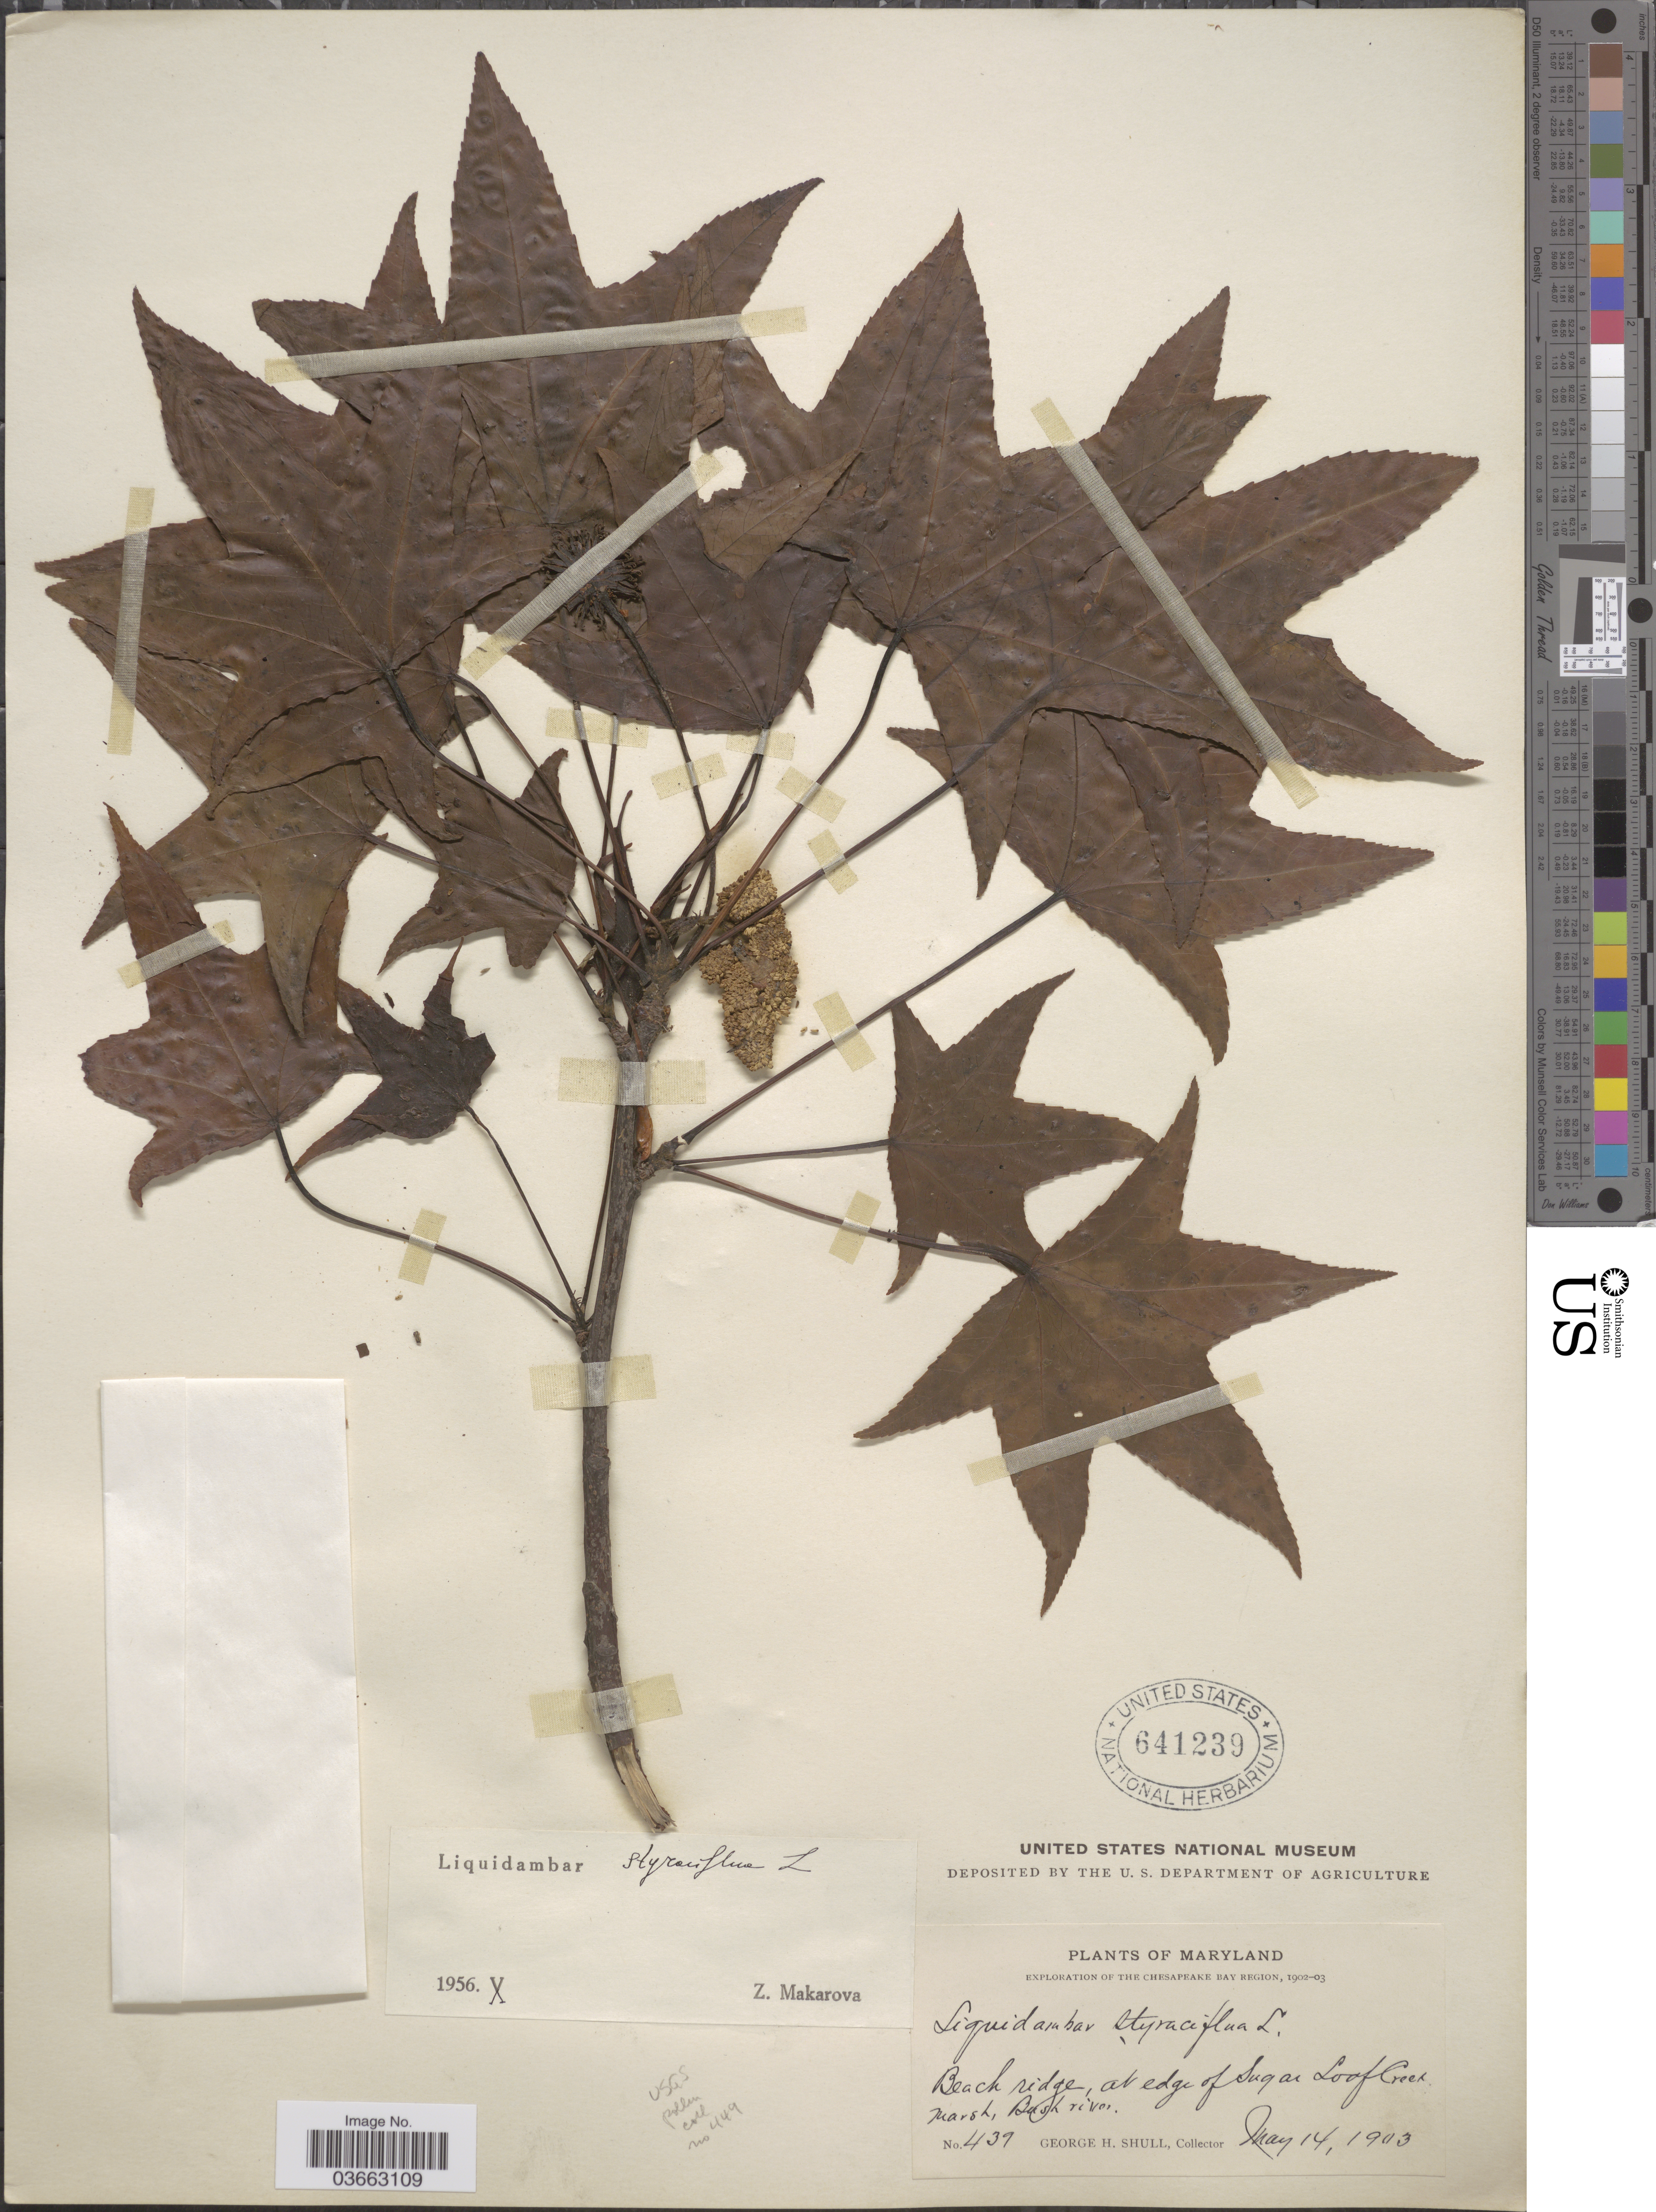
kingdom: Plantae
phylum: Tracheophyta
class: Magnoliopsida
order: Saxifragales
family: Altingiaceae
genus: Liquidambar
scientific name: Liquidambar styraciflua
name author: L.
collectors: G. H. Shull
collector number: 439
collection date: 1903-05-14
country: United States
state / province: Maryland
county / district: Harford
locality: Beach ridge, at edge of Sugar Loof Creek marsh, Bush river.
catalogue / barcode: US 641239